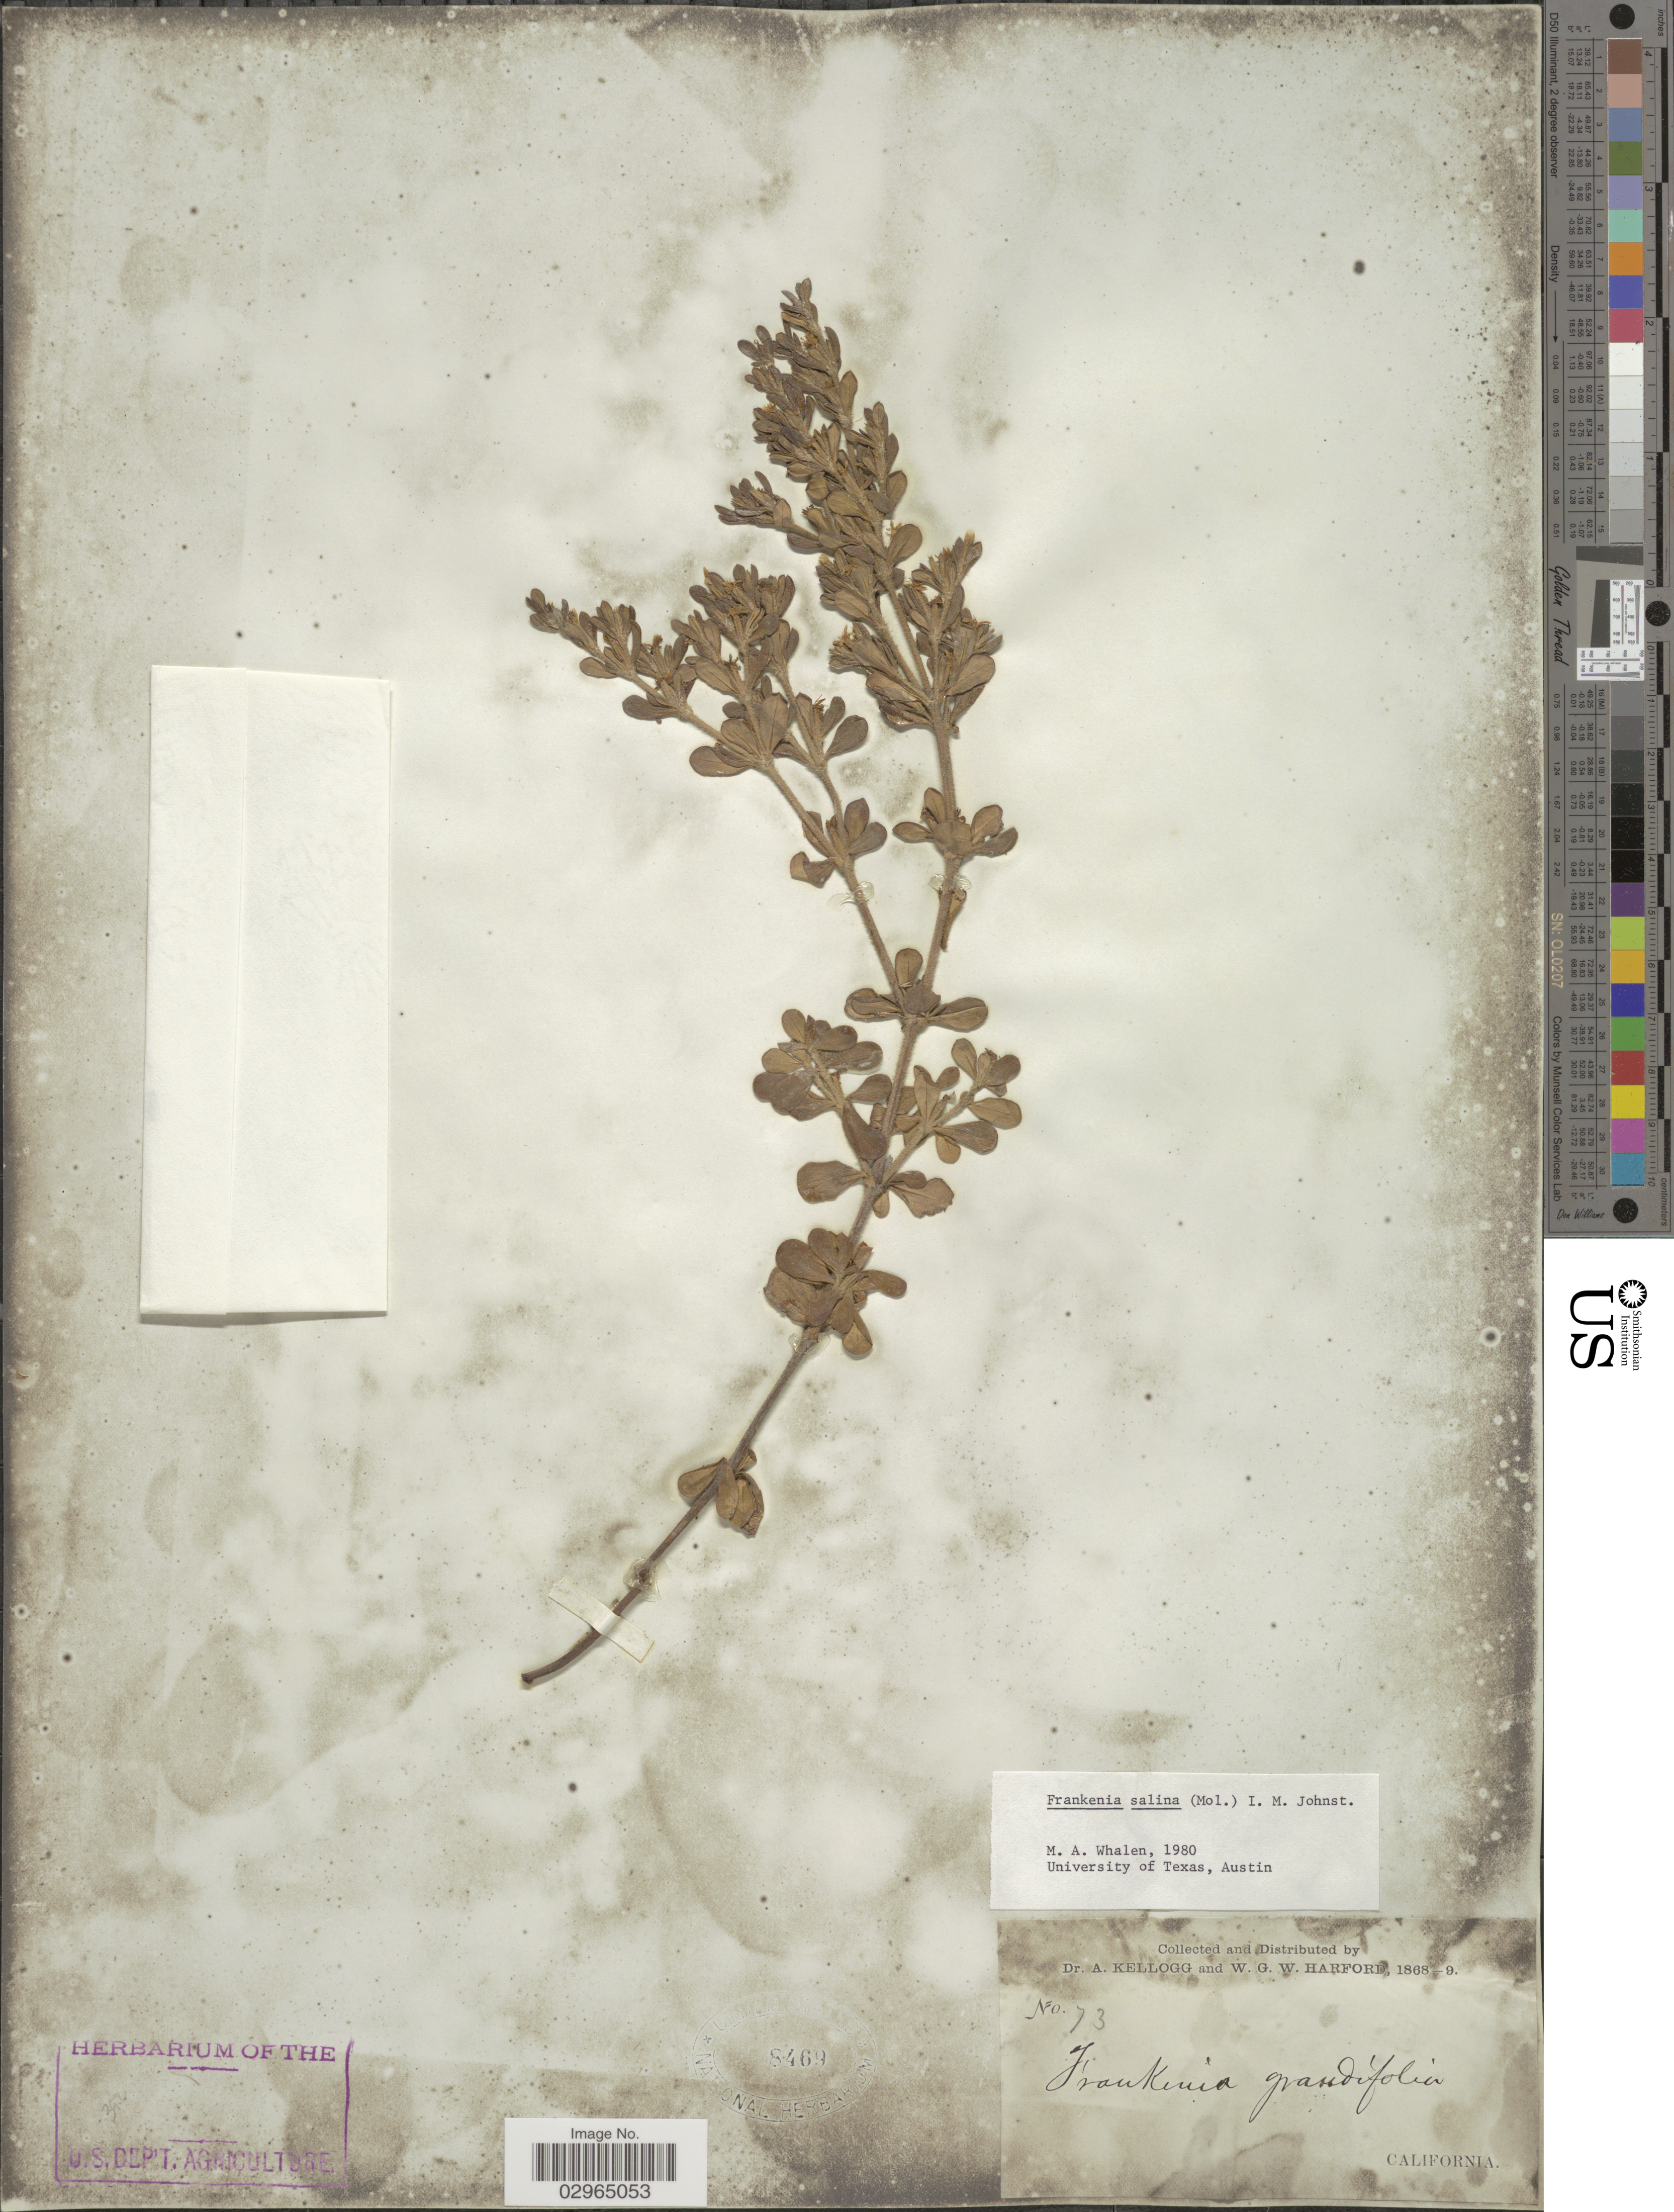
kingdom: Plantae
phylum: Tracheophyta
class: Magnoliopsida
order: Caryophyllales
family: Frankeniaceae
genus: Frankenia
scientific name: Frankenia salina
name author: (Molina) I.M. Johnst.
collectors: A. Kellogg & W. G. W. Harford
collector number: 73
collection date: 1868/1869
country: United States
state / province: California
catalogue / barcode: US 8469